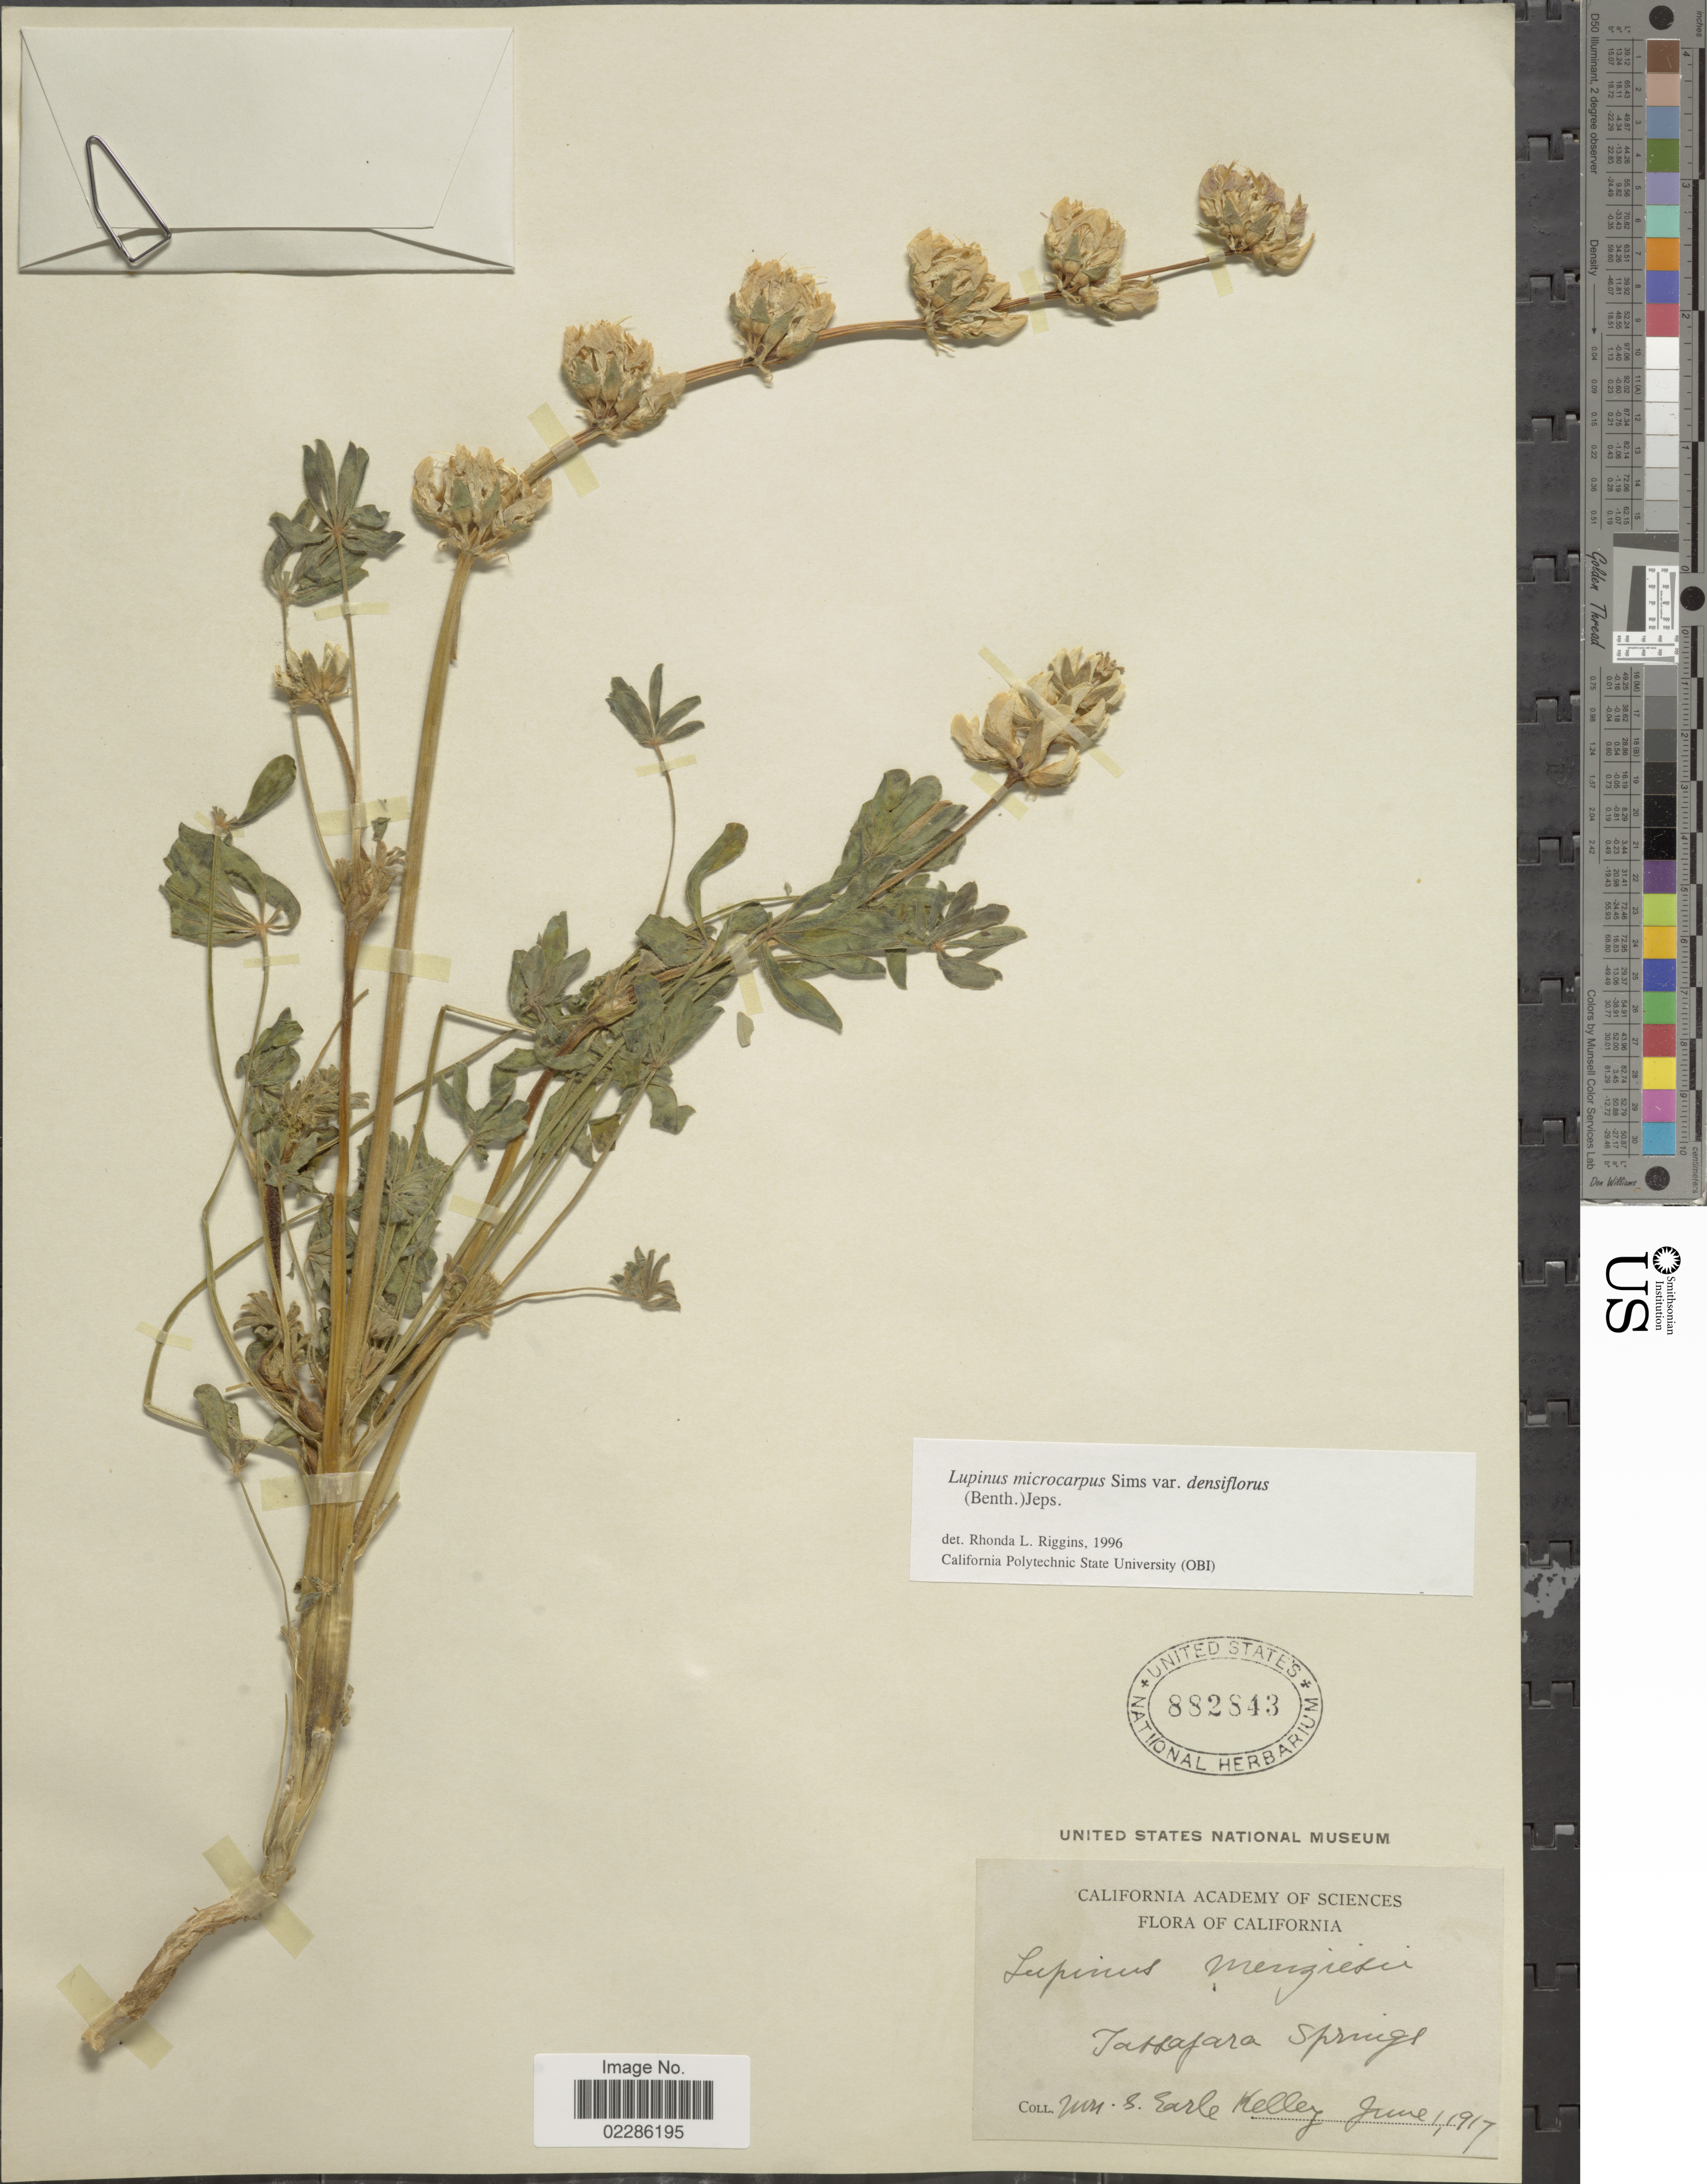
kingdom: Plantae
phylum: Tracheophyta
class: Magnoliopsida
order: Fabales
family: Fabaceae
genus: Lupinus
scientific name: Lupinus microcarpus var. densiflorus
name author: (Benth.) Jeps.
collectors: S. Kelley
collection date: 1917-06-01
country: United States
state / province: California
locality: Jattajara Springs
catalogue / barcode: US 882843